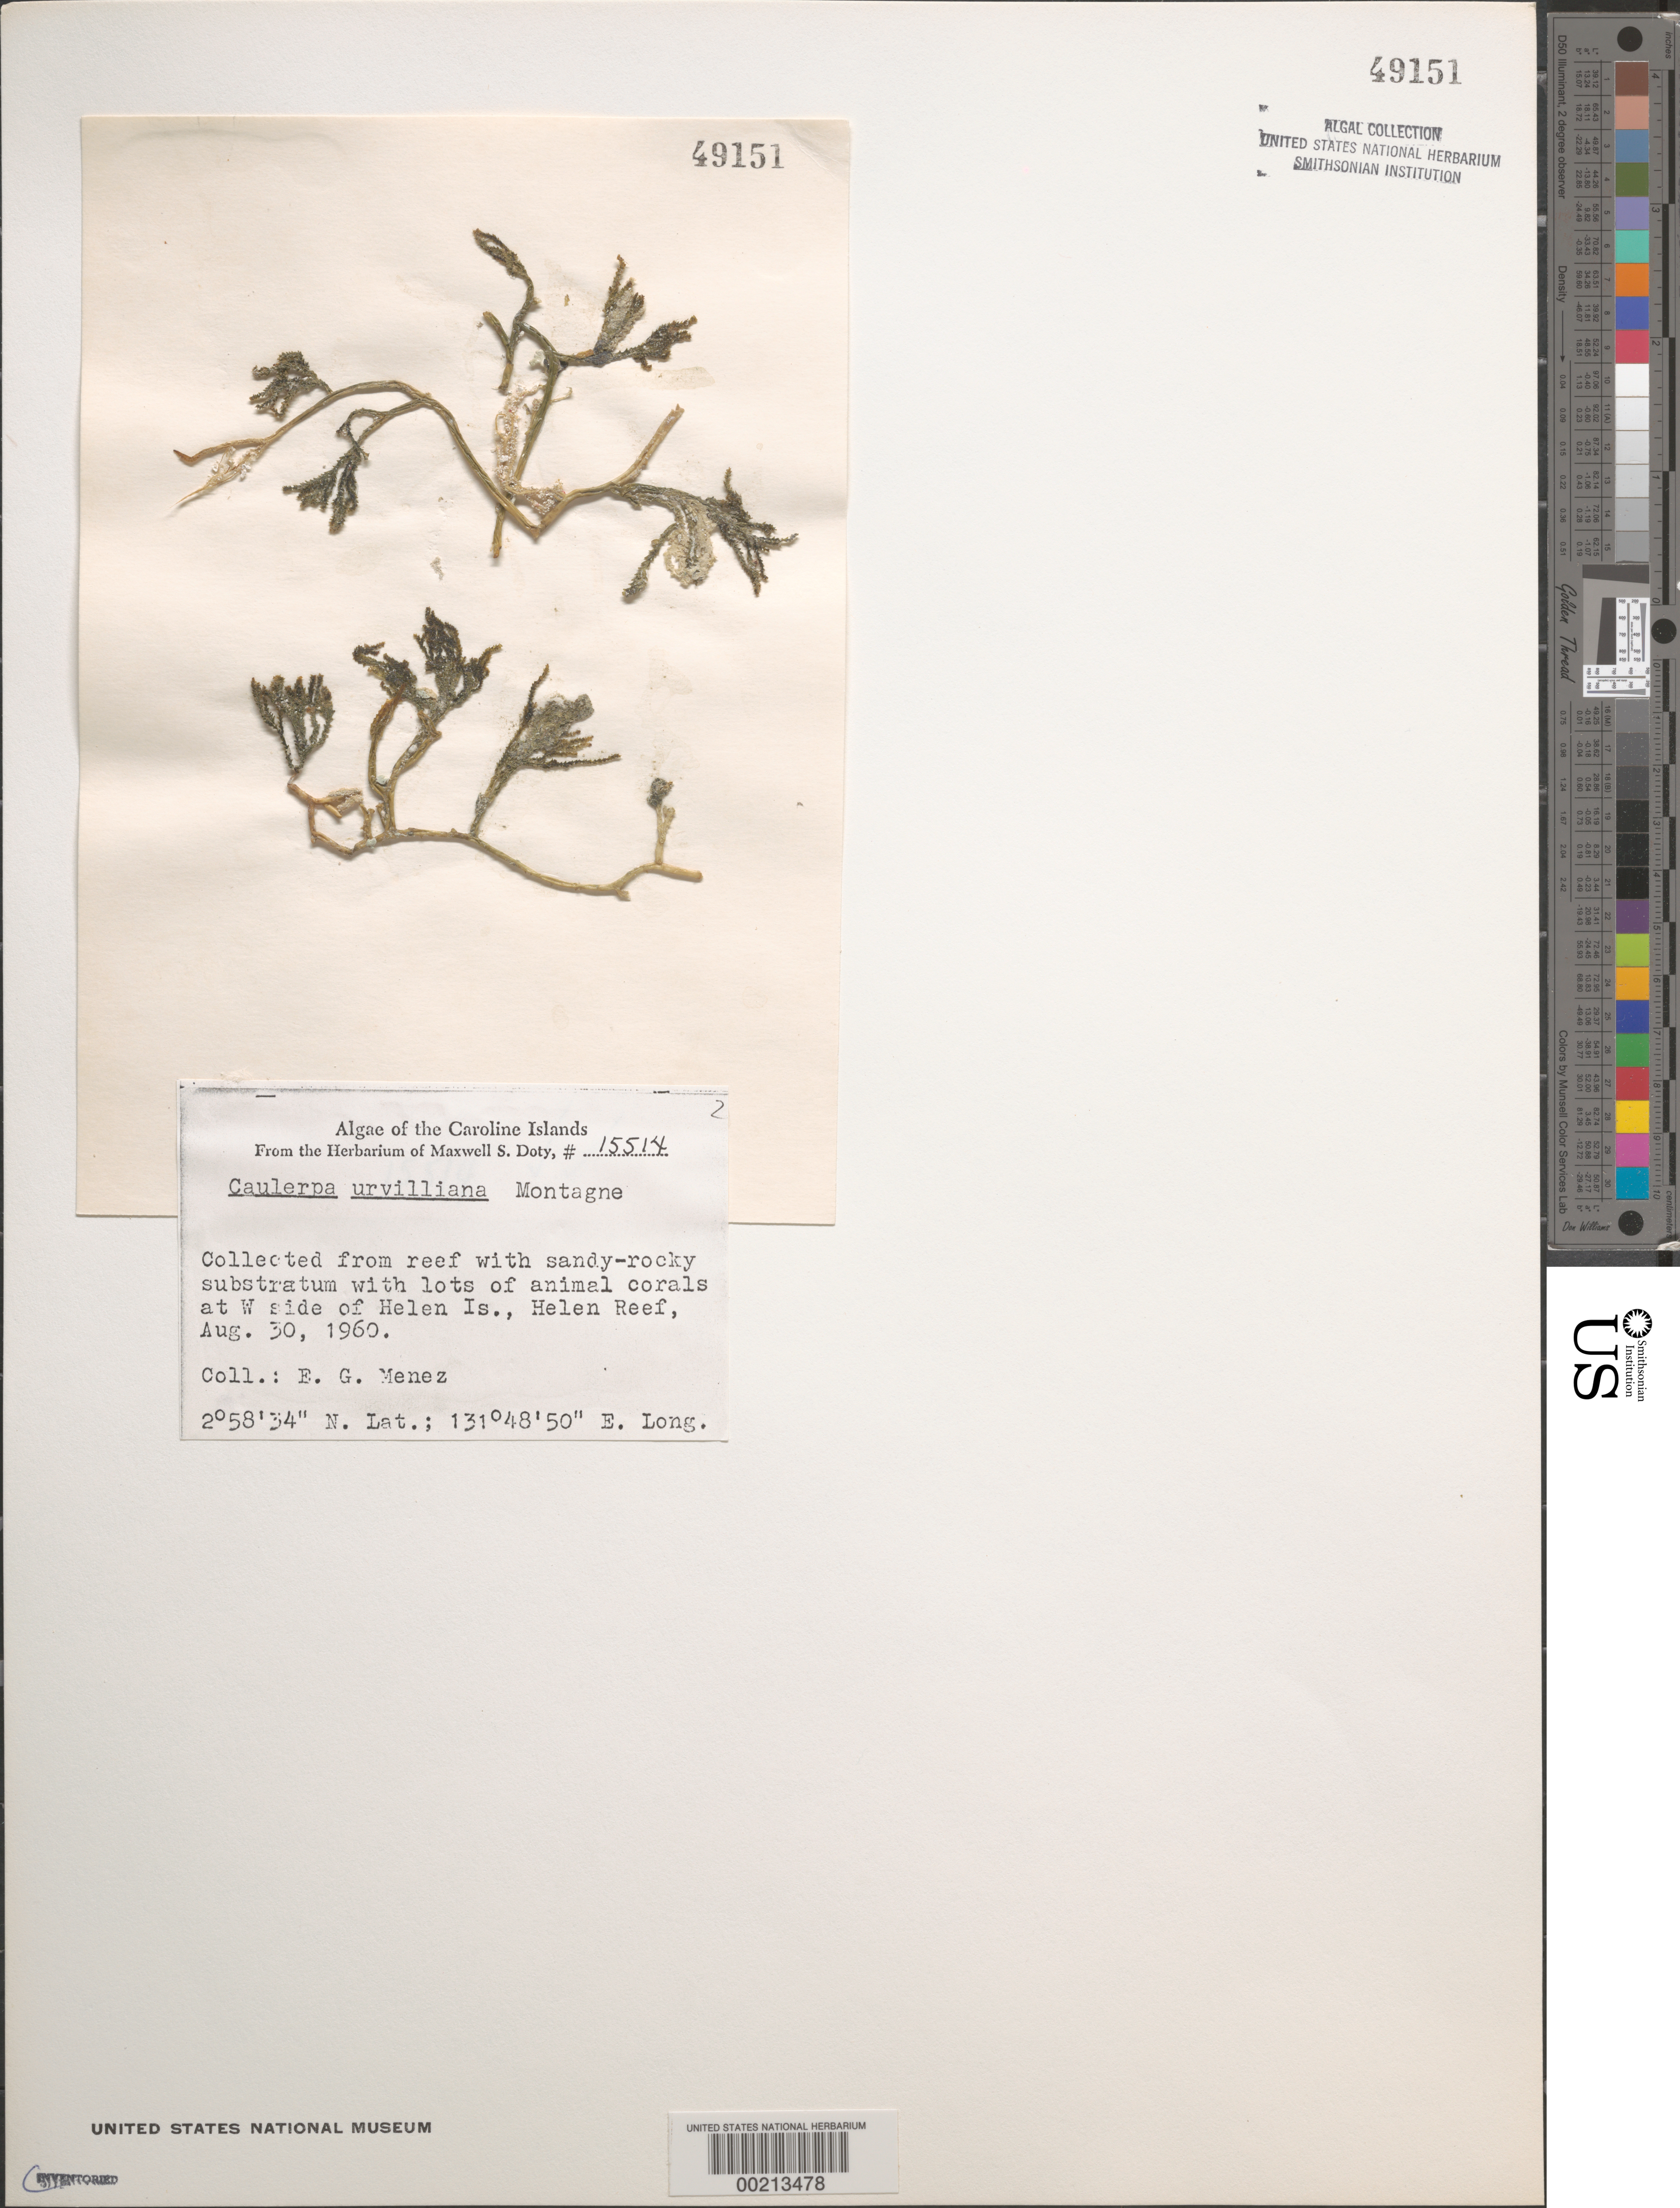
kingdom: Plantae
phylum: Chlorophyta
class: Ulvophyceae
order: Bryopsidales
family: Caulerpaceae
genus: Caulerpa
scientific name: Caulerpa urvilleana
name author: Mont.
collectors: Meñez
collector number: MSD 15514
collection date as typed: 30 Aug 1960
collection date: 1960-08-30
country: Palau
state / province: Belau Outliers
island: Helen Atoll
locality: Helen Reef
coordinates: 2 58' 34" N, 131 48' 50" E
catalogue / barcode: US 49151